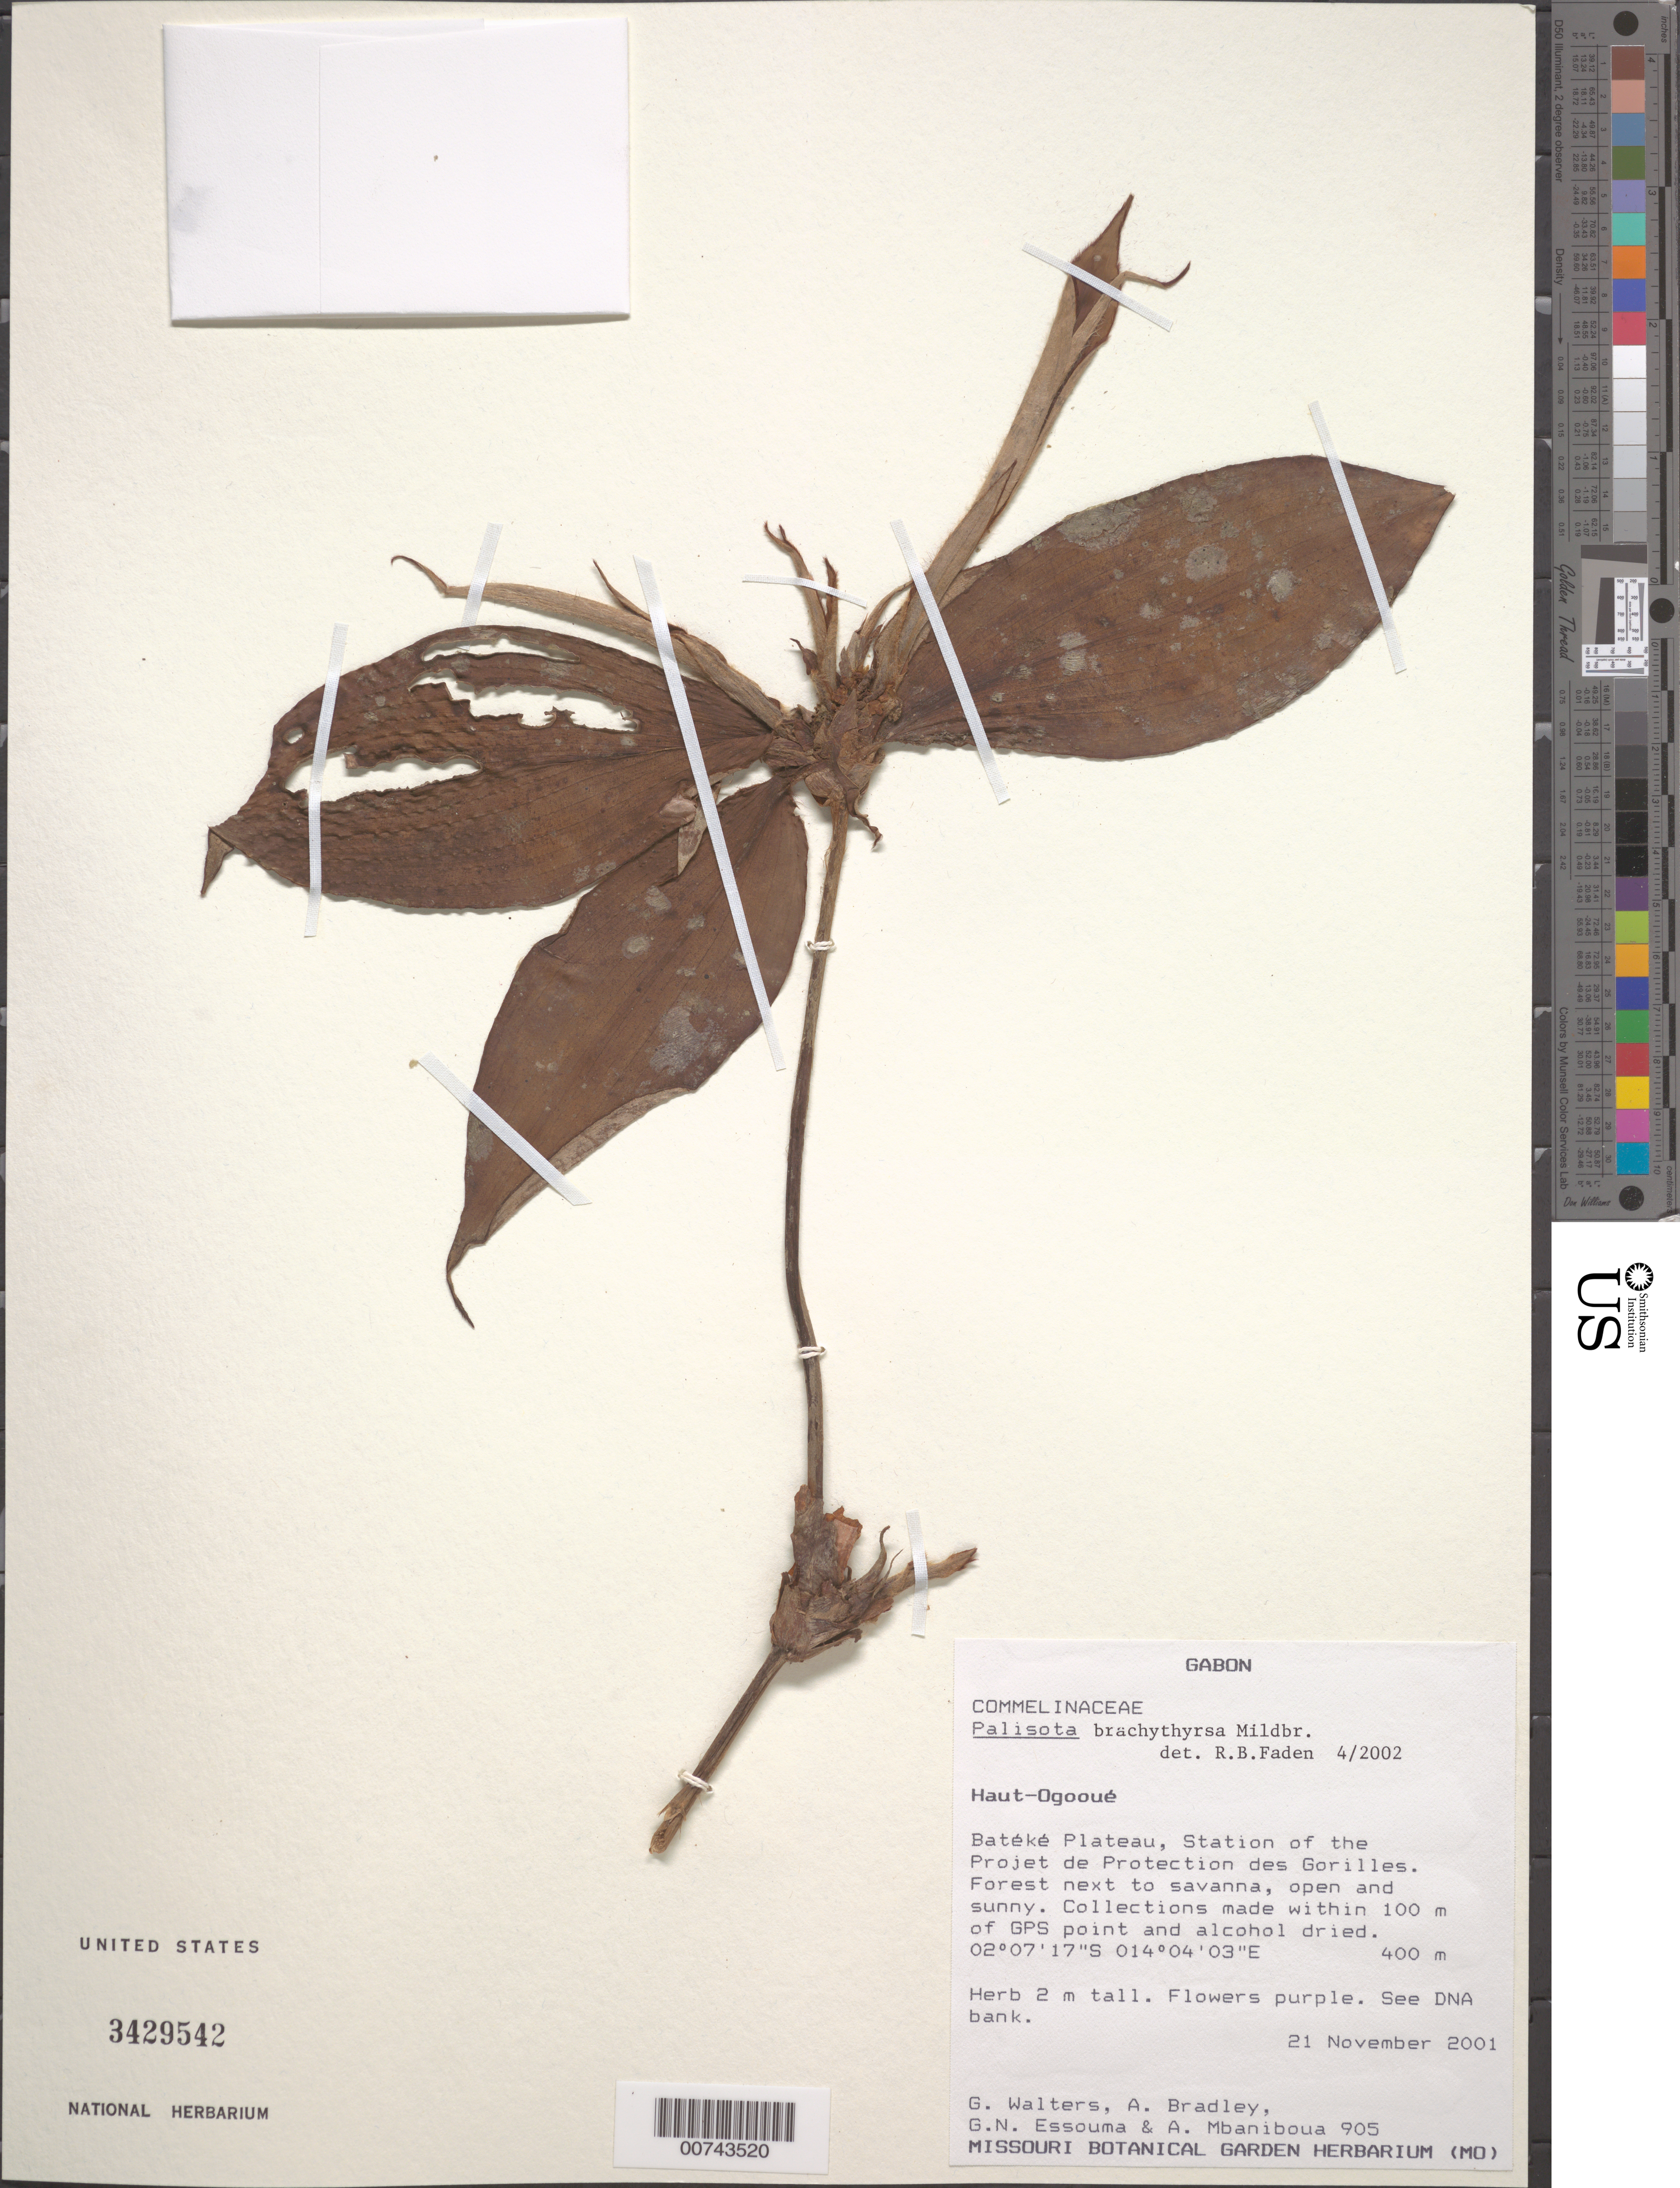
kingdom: Plantae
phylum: Tracheophyta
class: Liliopsida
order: Commelinales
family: Commelinaceae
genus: Palisota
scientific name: Palisota brachythyrsa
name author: Mildbr.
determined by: Faden, Robert B., (US), Smithsonian Institution - National Museum of Natural History (UNITED STATES)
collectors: G. Walters, A. F. Bradley, G. Essouma & A. Mbaniboua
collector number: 905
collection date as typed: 21 Nov 2001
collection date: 2001-11-21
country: Gabon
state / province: Haut-Ogooue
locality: Bateke Plateau, Station of Projet de Protection des Gorilles.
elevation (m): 400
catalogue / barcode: US 3429542